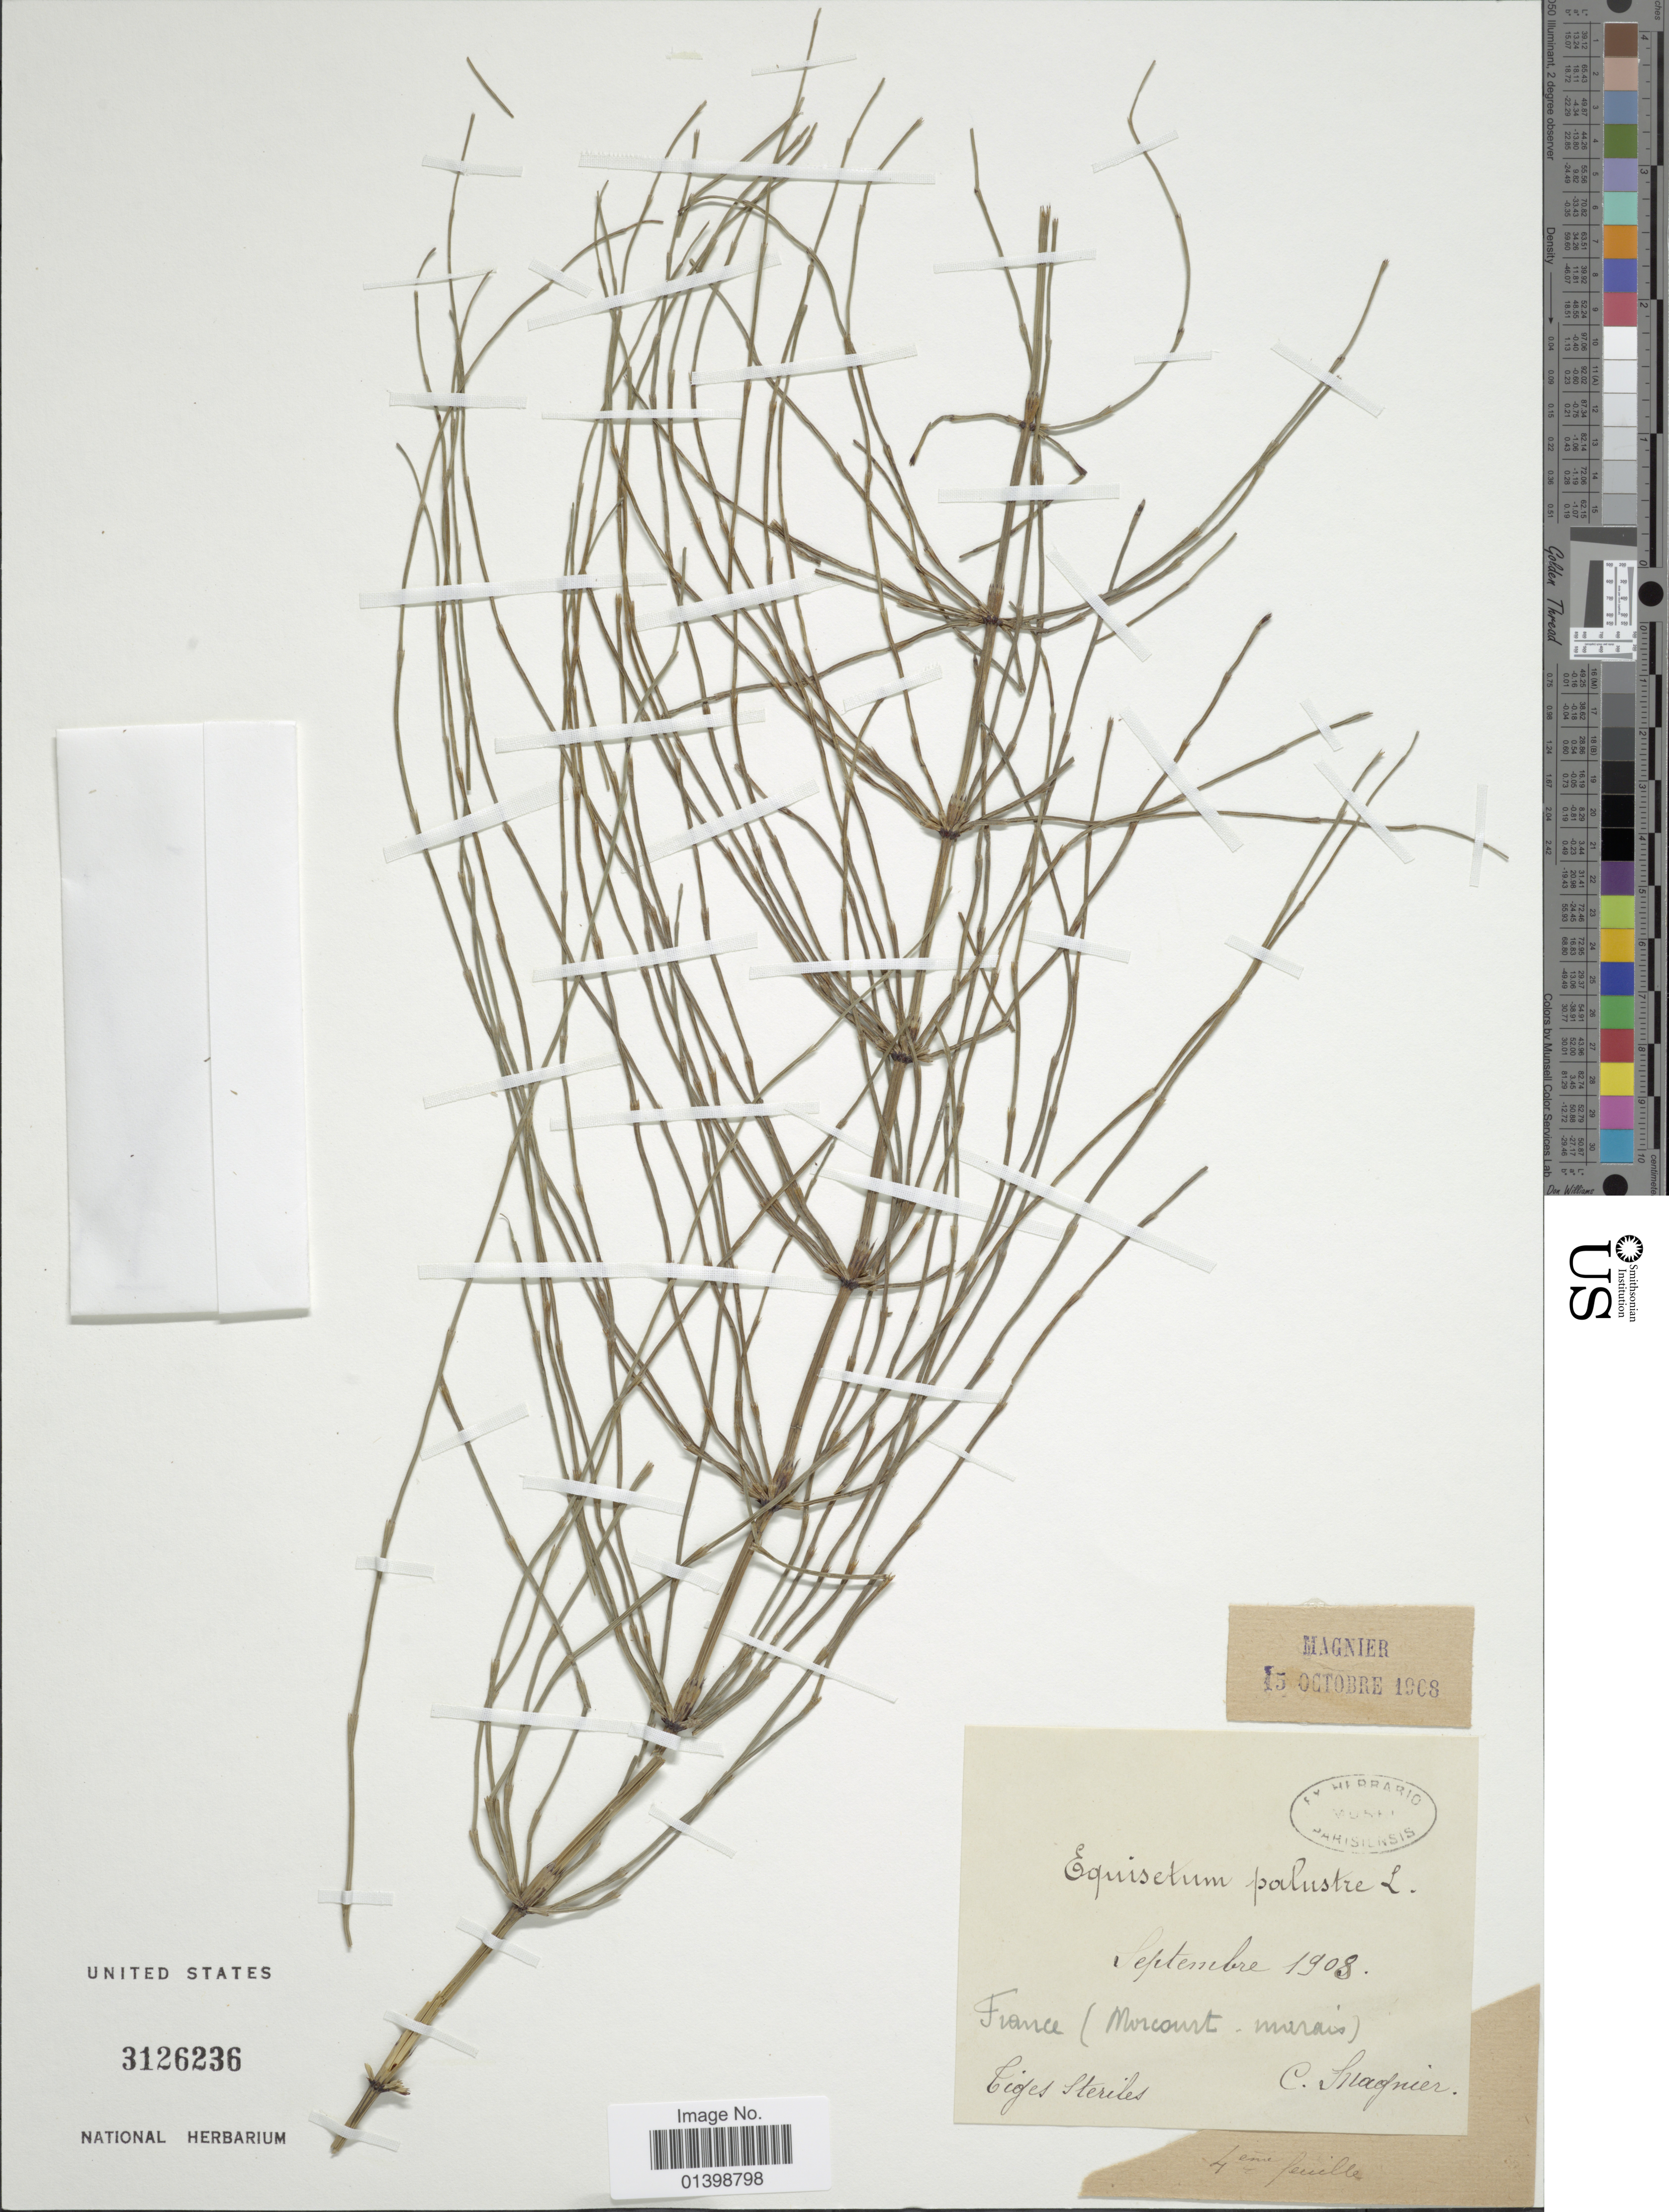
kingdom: Plantae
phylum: Tracheophyta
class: Polypodiopsida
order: Equisetales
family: Equisetaceae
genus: Equisetum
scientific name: Equisetum palustre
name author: L.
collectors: C. Magnier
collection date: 1908-09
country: France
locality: Morcourt-marais) [interpreted]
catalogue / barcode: US 3126236